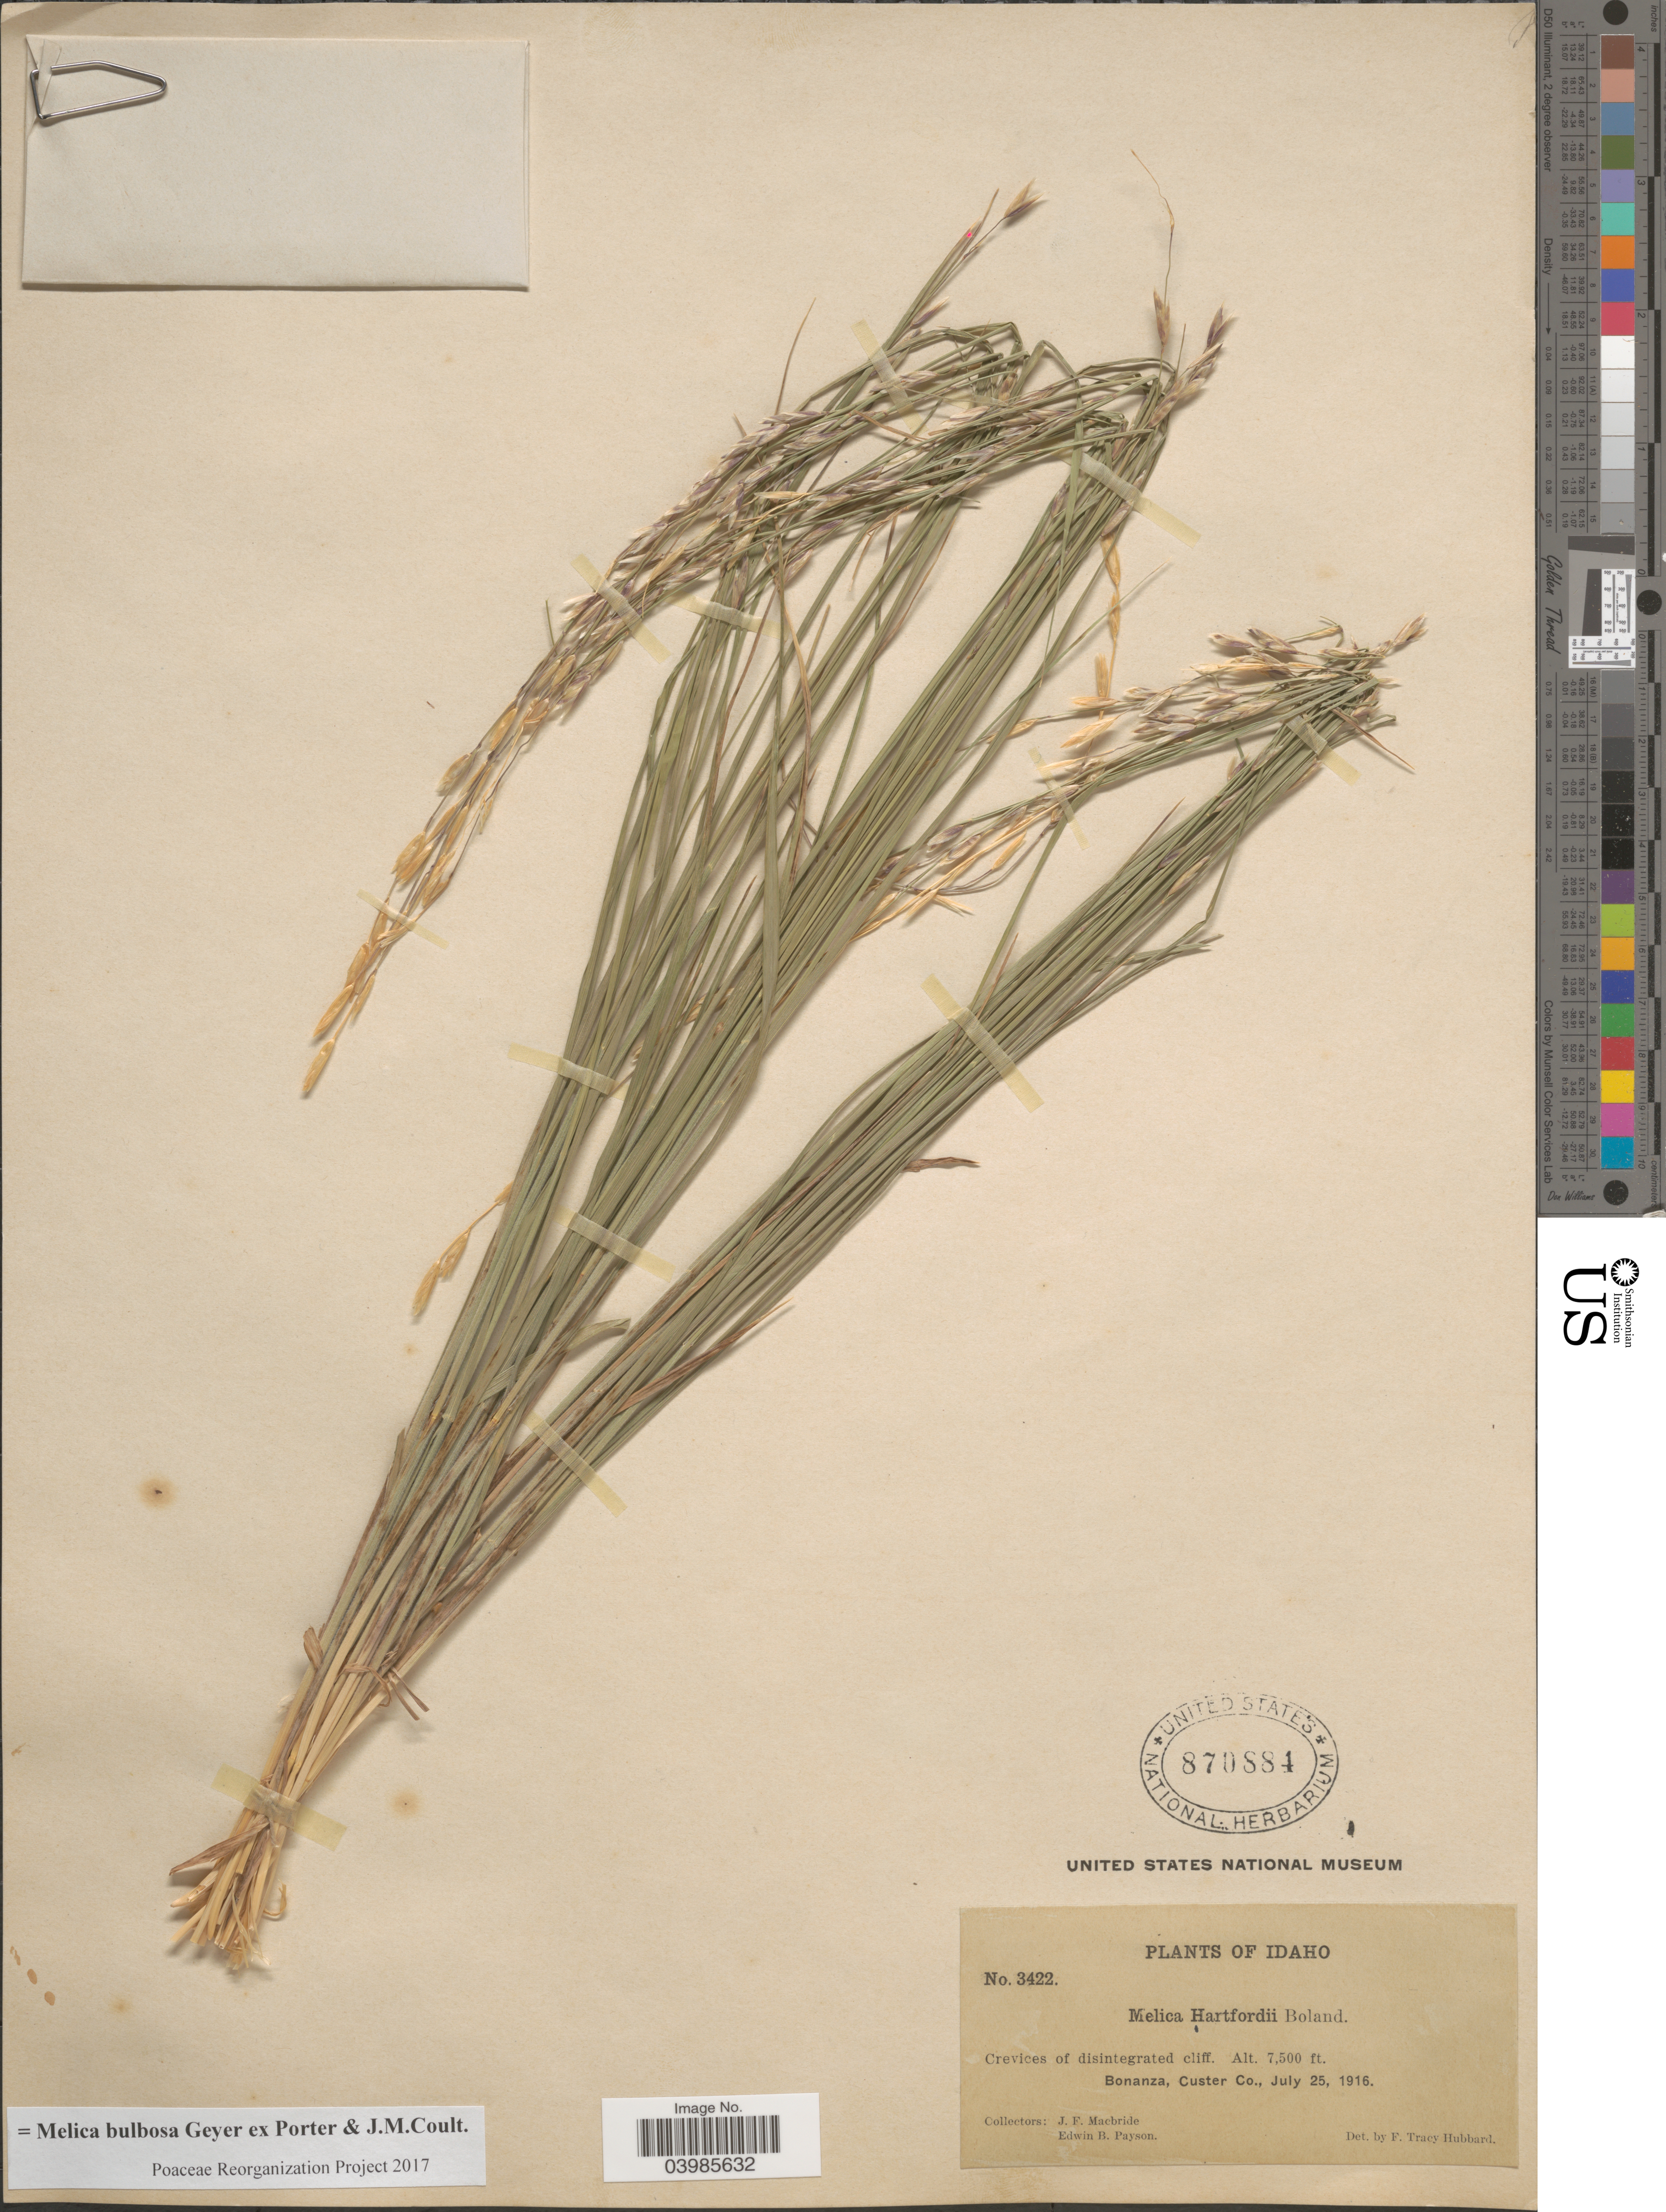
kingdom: Plantae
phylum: Tracheophyta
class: Liliopsida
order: Poales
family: Poaceae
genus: Melica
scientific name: Melica bulbosa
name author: Geyer ex Porter & J.M. Coult.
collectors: J. F. Macbride & E. B. Payson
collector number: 3422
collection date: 1916-07-25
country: United States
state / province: Idaho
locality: Bonanza, Custer Co.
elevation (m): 2286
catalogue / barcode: US 870884